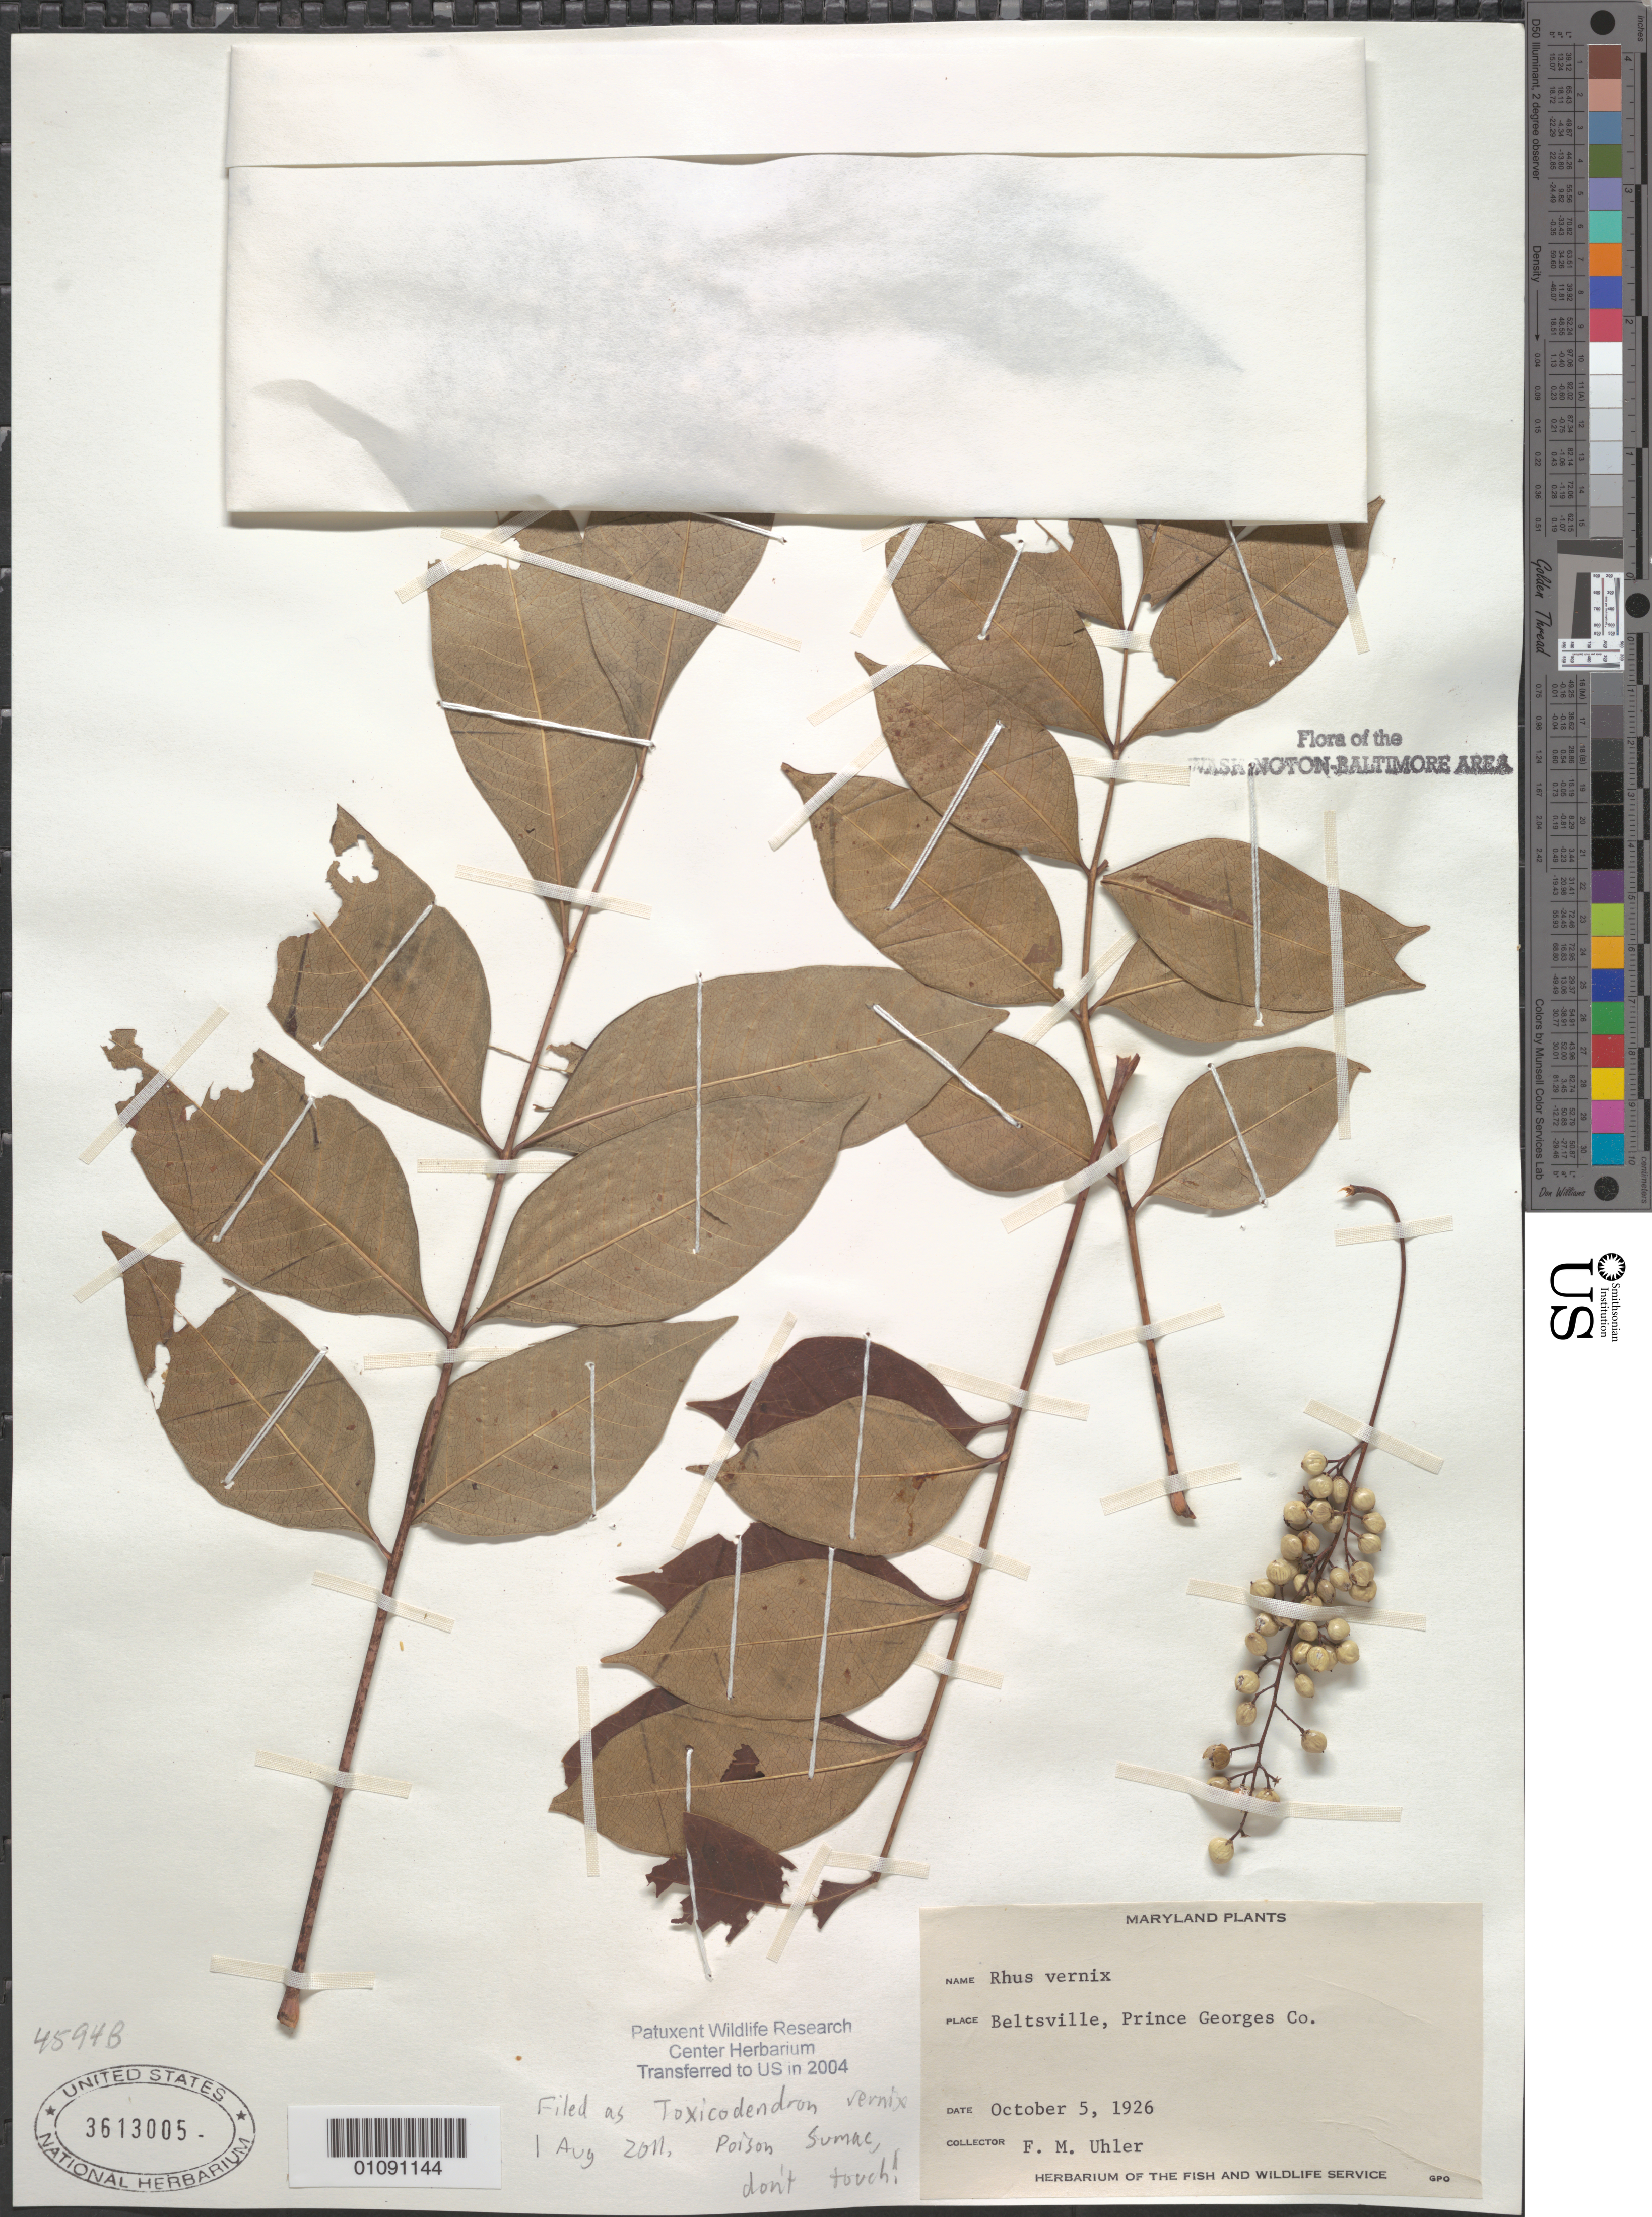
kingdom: Plantae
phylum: Tracheophyta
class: Magnoliopsida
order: Sapindales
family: Anacardiaceae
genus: Toxicodendron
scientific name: Toxicodendron vernix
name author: (L.) Kuntze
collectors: F. M. Uhler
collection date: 1926-10-05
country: United States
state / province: Maryland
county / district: Prince George's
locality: Beltsville.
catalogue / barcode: US 3613005